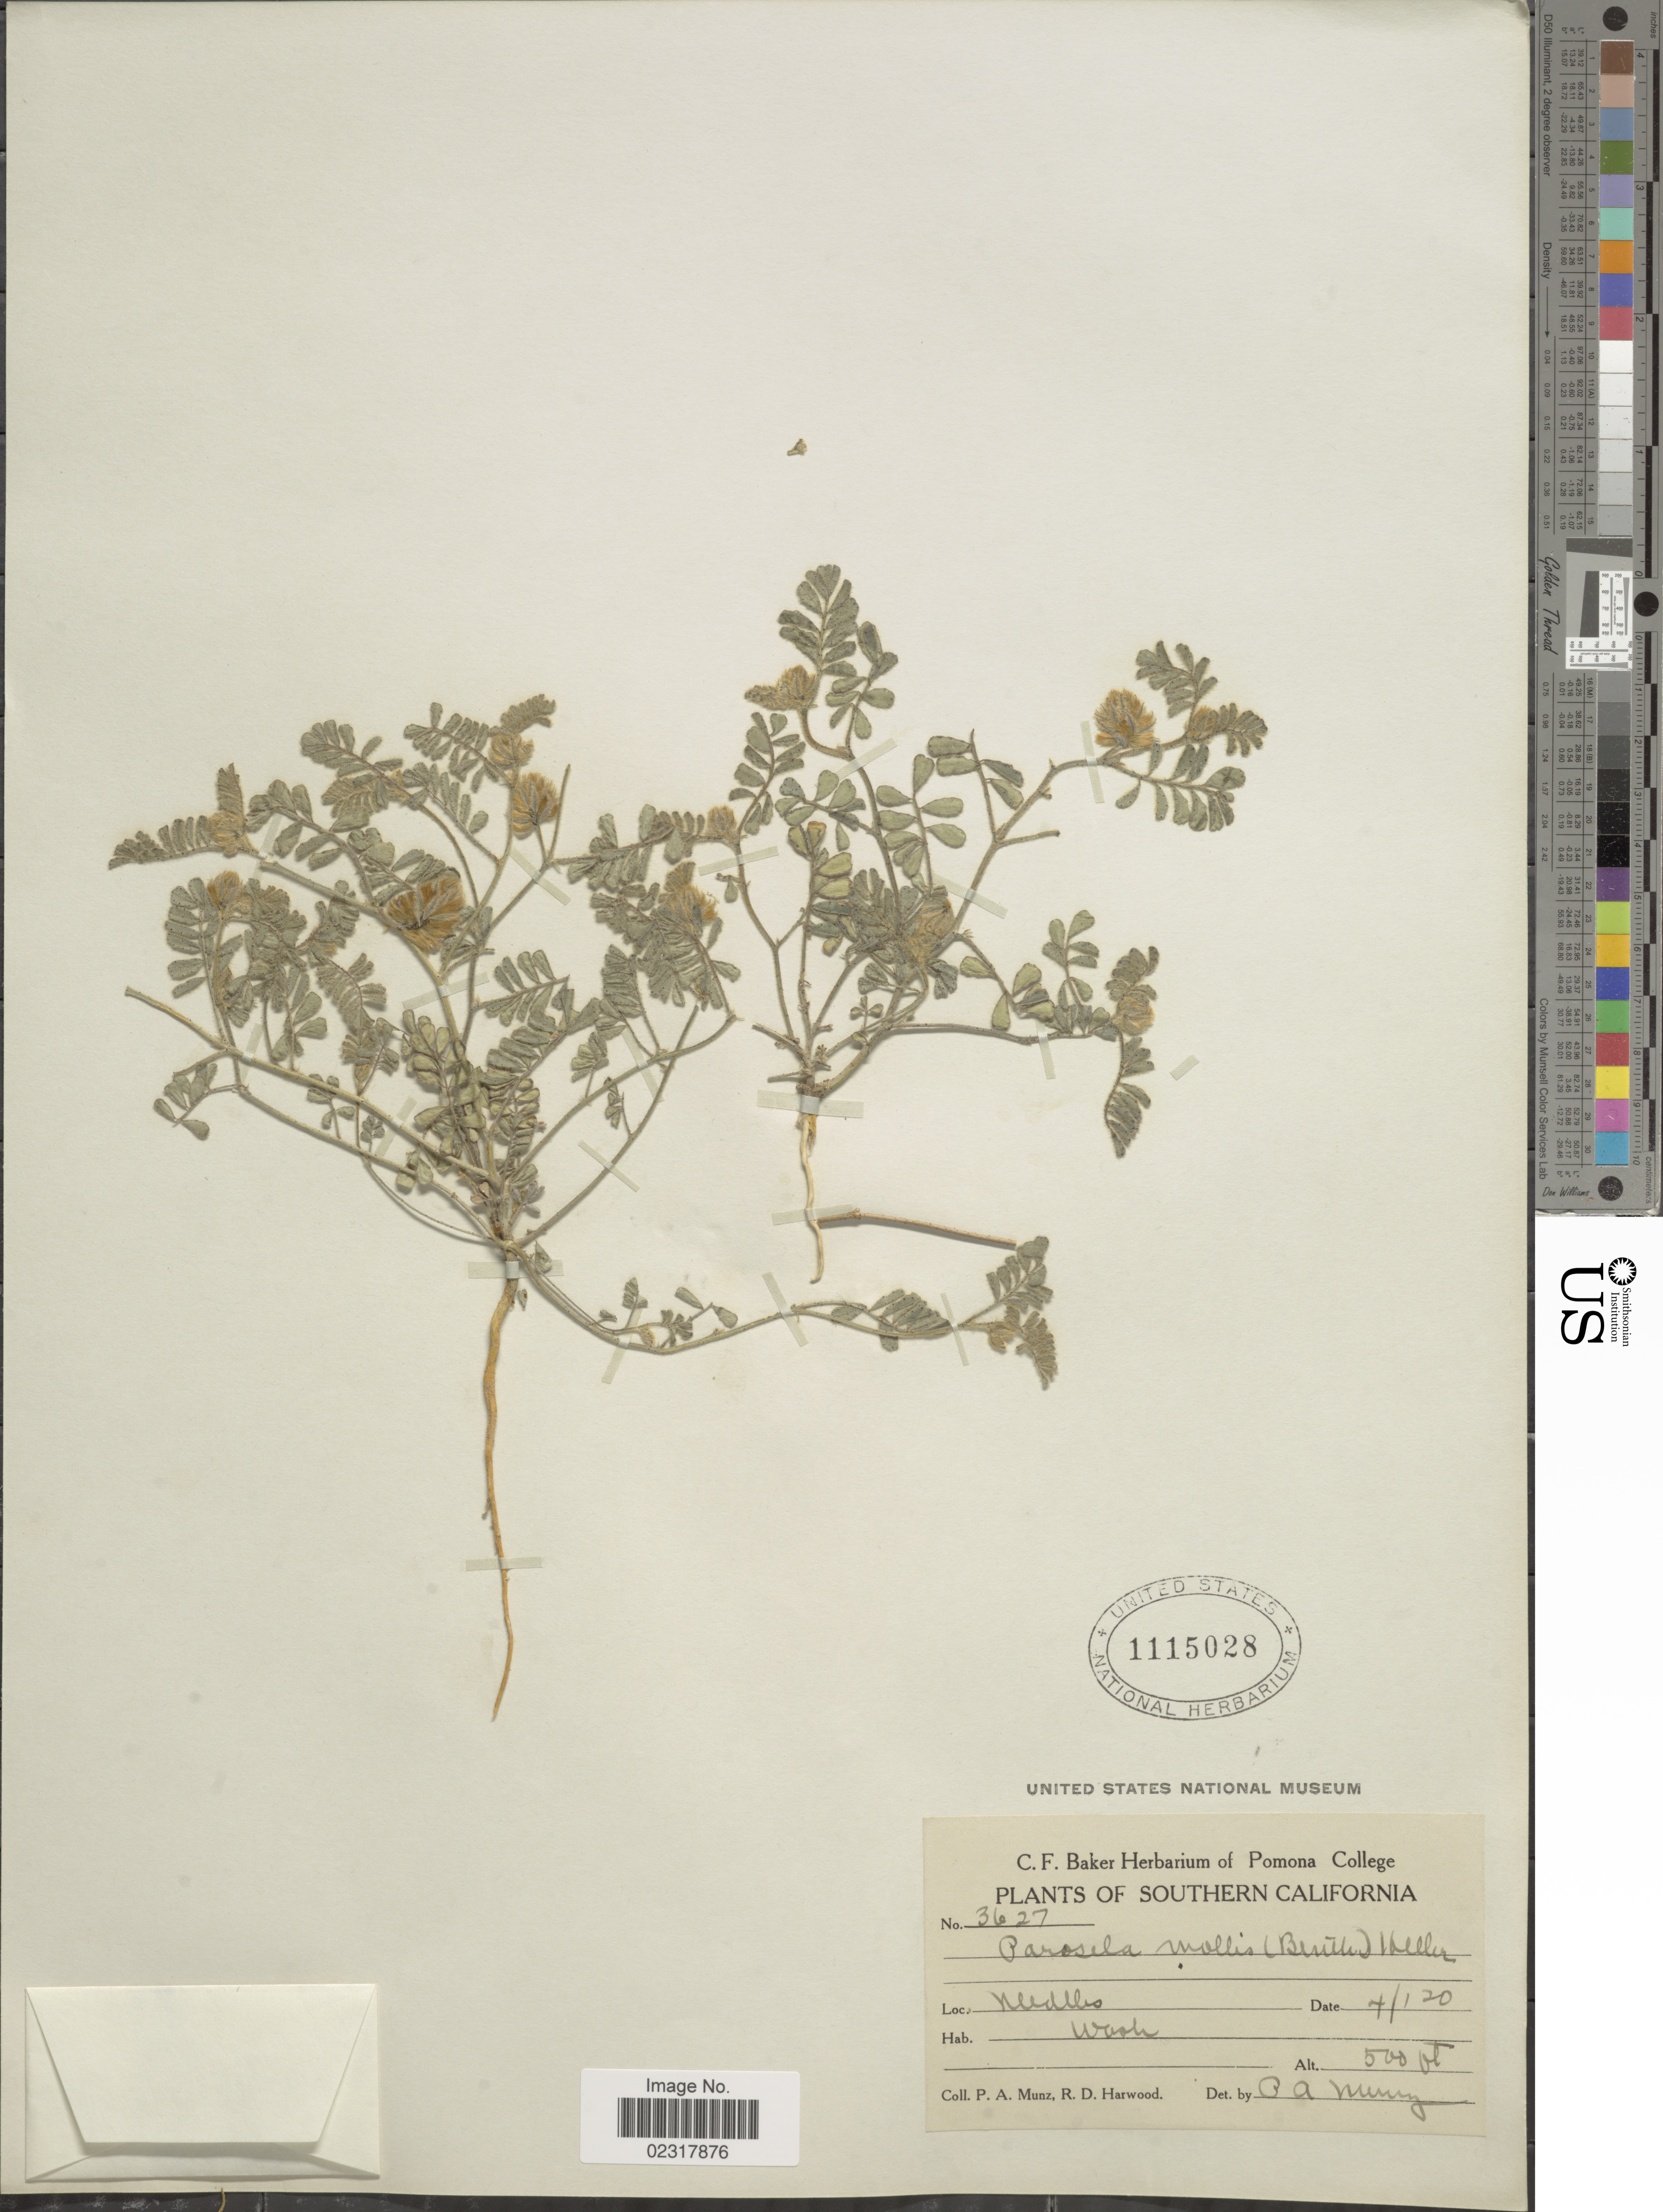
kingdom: Plantae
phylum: Tracheophyta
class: Magnoliopsida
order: Fabales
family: Fabaceae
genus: Dalea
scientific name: Dalea mollissima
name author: (Rydb.) Munz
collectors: P. A. Munz & R. Harwood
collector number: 3627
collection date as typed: Transcribed d/m/y: 1/4/20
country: United States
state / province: California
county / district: San Bernardino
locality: Southern California. Needles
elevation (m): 152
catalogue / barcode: US 1115028